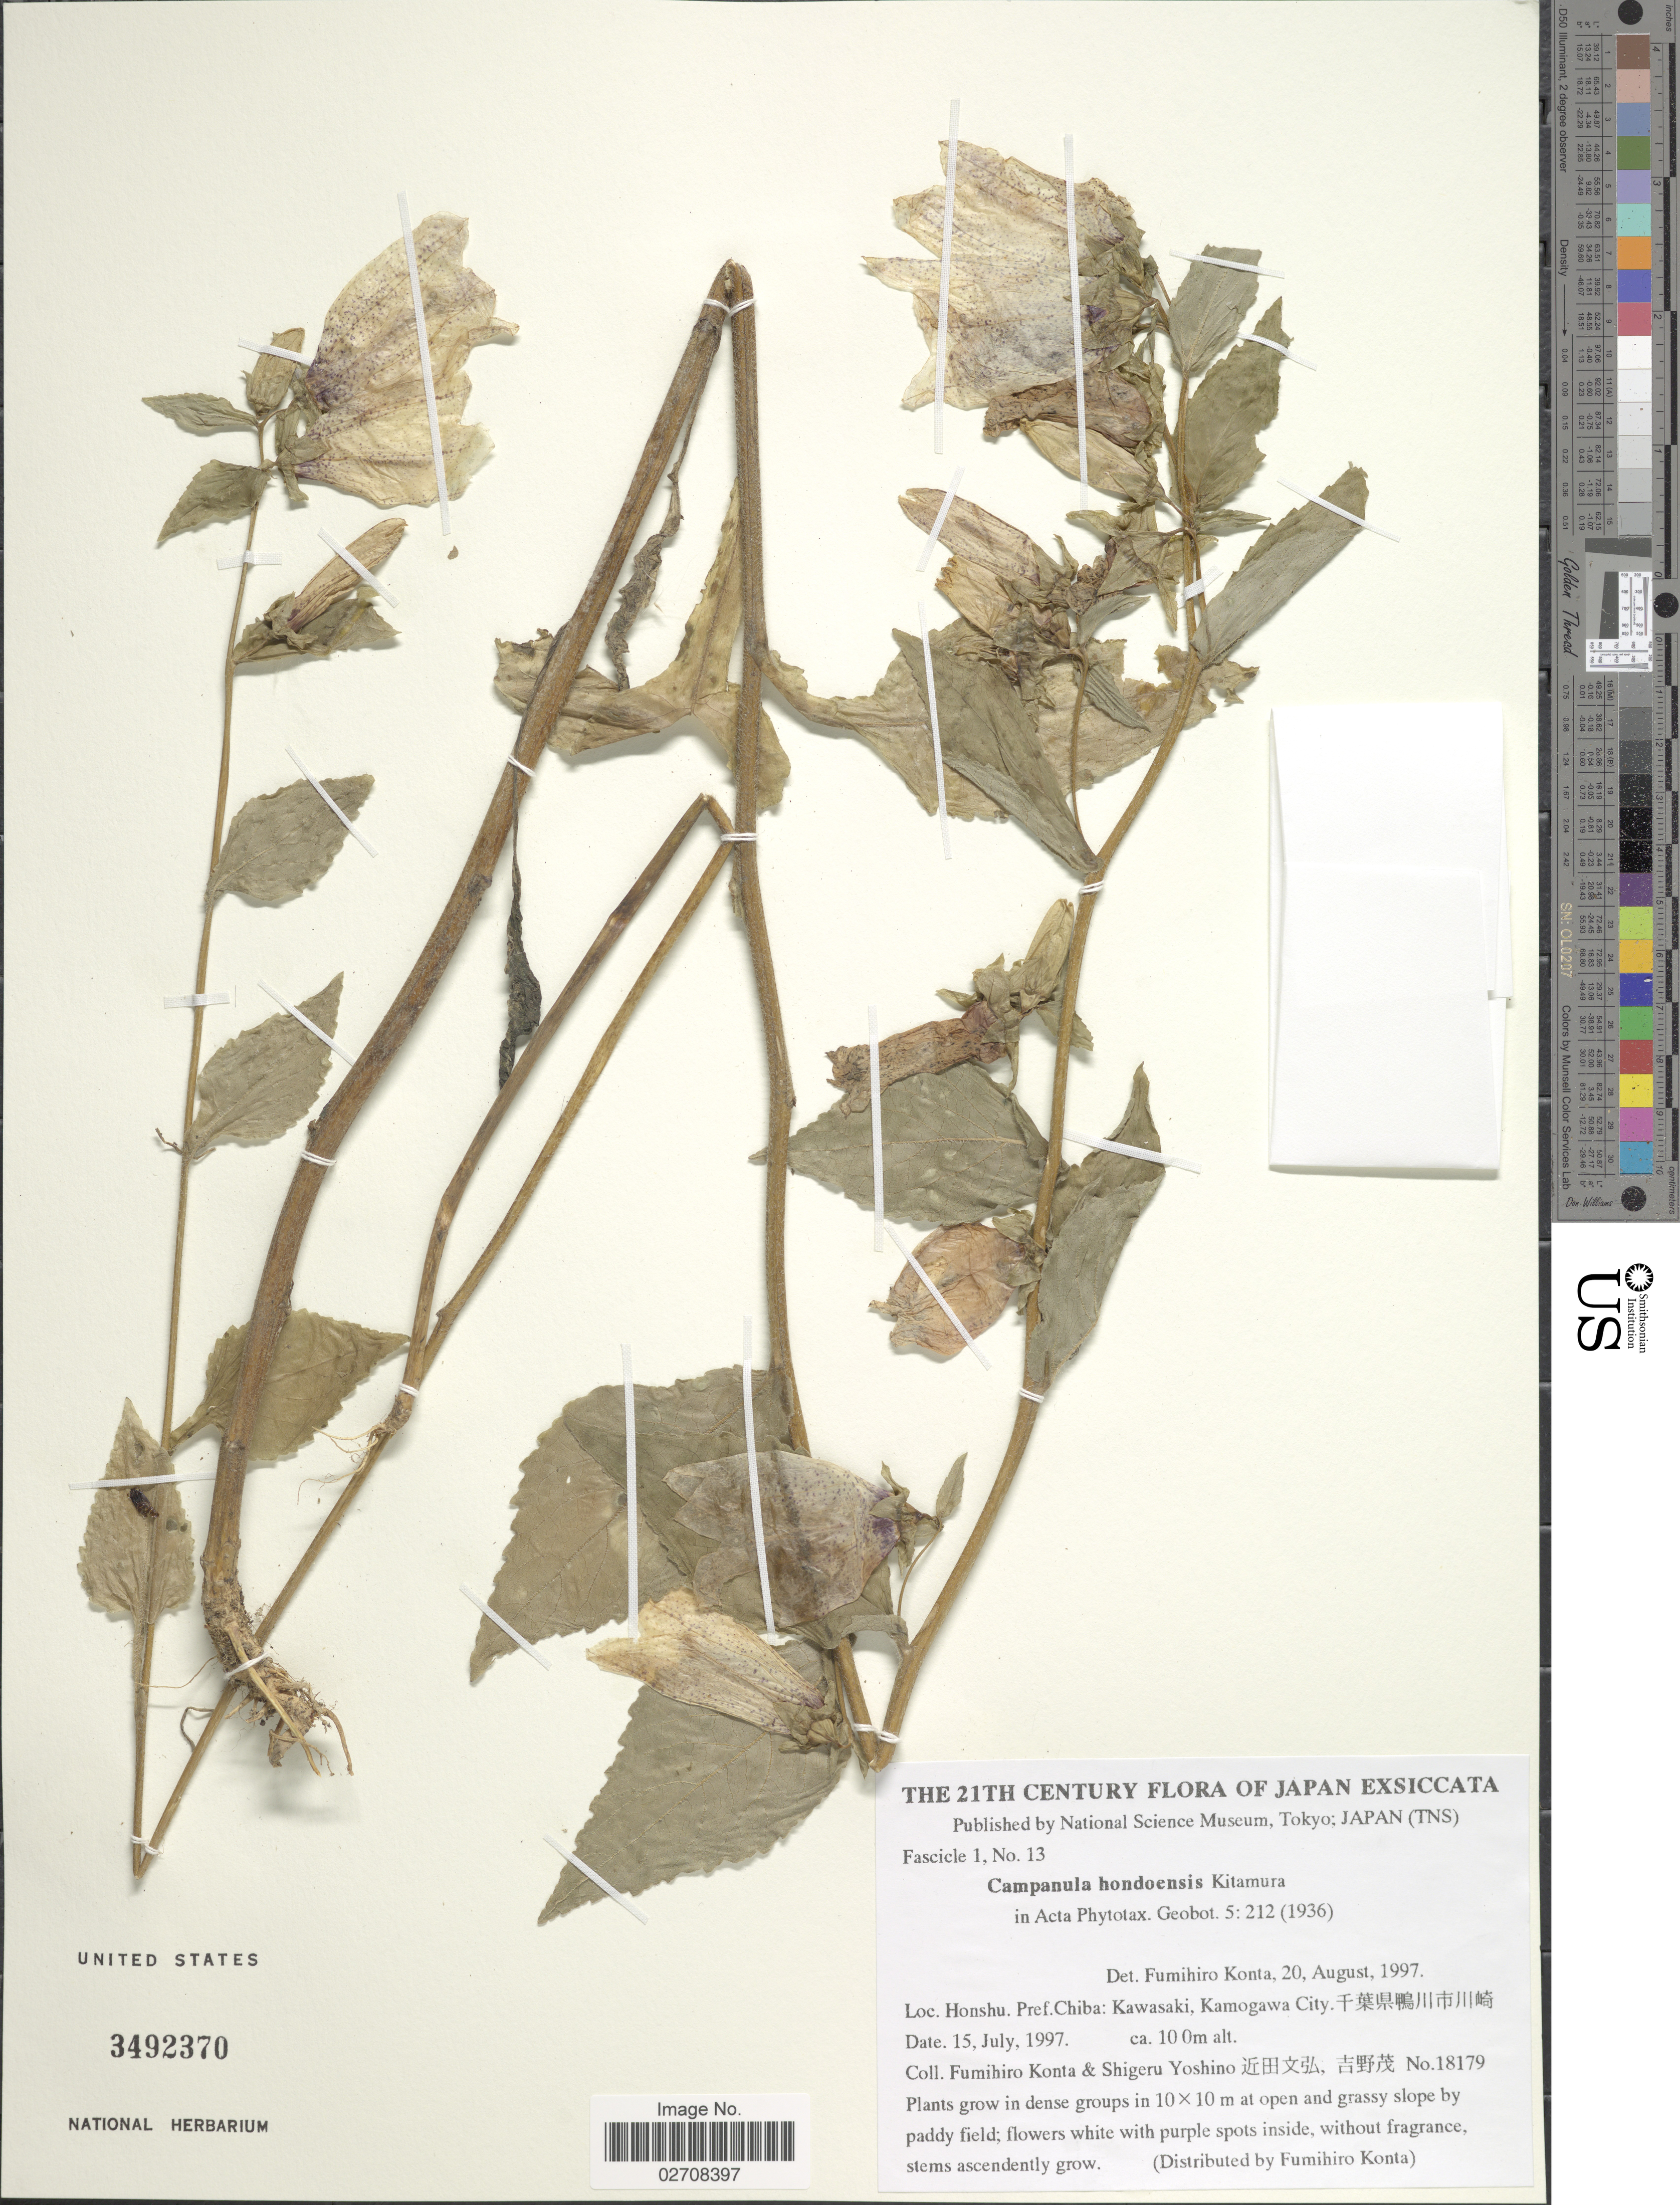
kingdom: Plantae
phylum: Tracheophyta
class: Magnoliopsida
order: Asterales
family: Campanulaceae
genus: Campanula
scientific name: Campanula hondoensis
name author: Kitam.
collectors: F. Konta & S. Yoshino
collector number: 18179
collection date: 1997-07-15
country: Japan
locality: Honshu. Pref. Chiba: Kawasaki, Kamogawa City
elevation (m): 100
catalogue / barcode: US 3492370